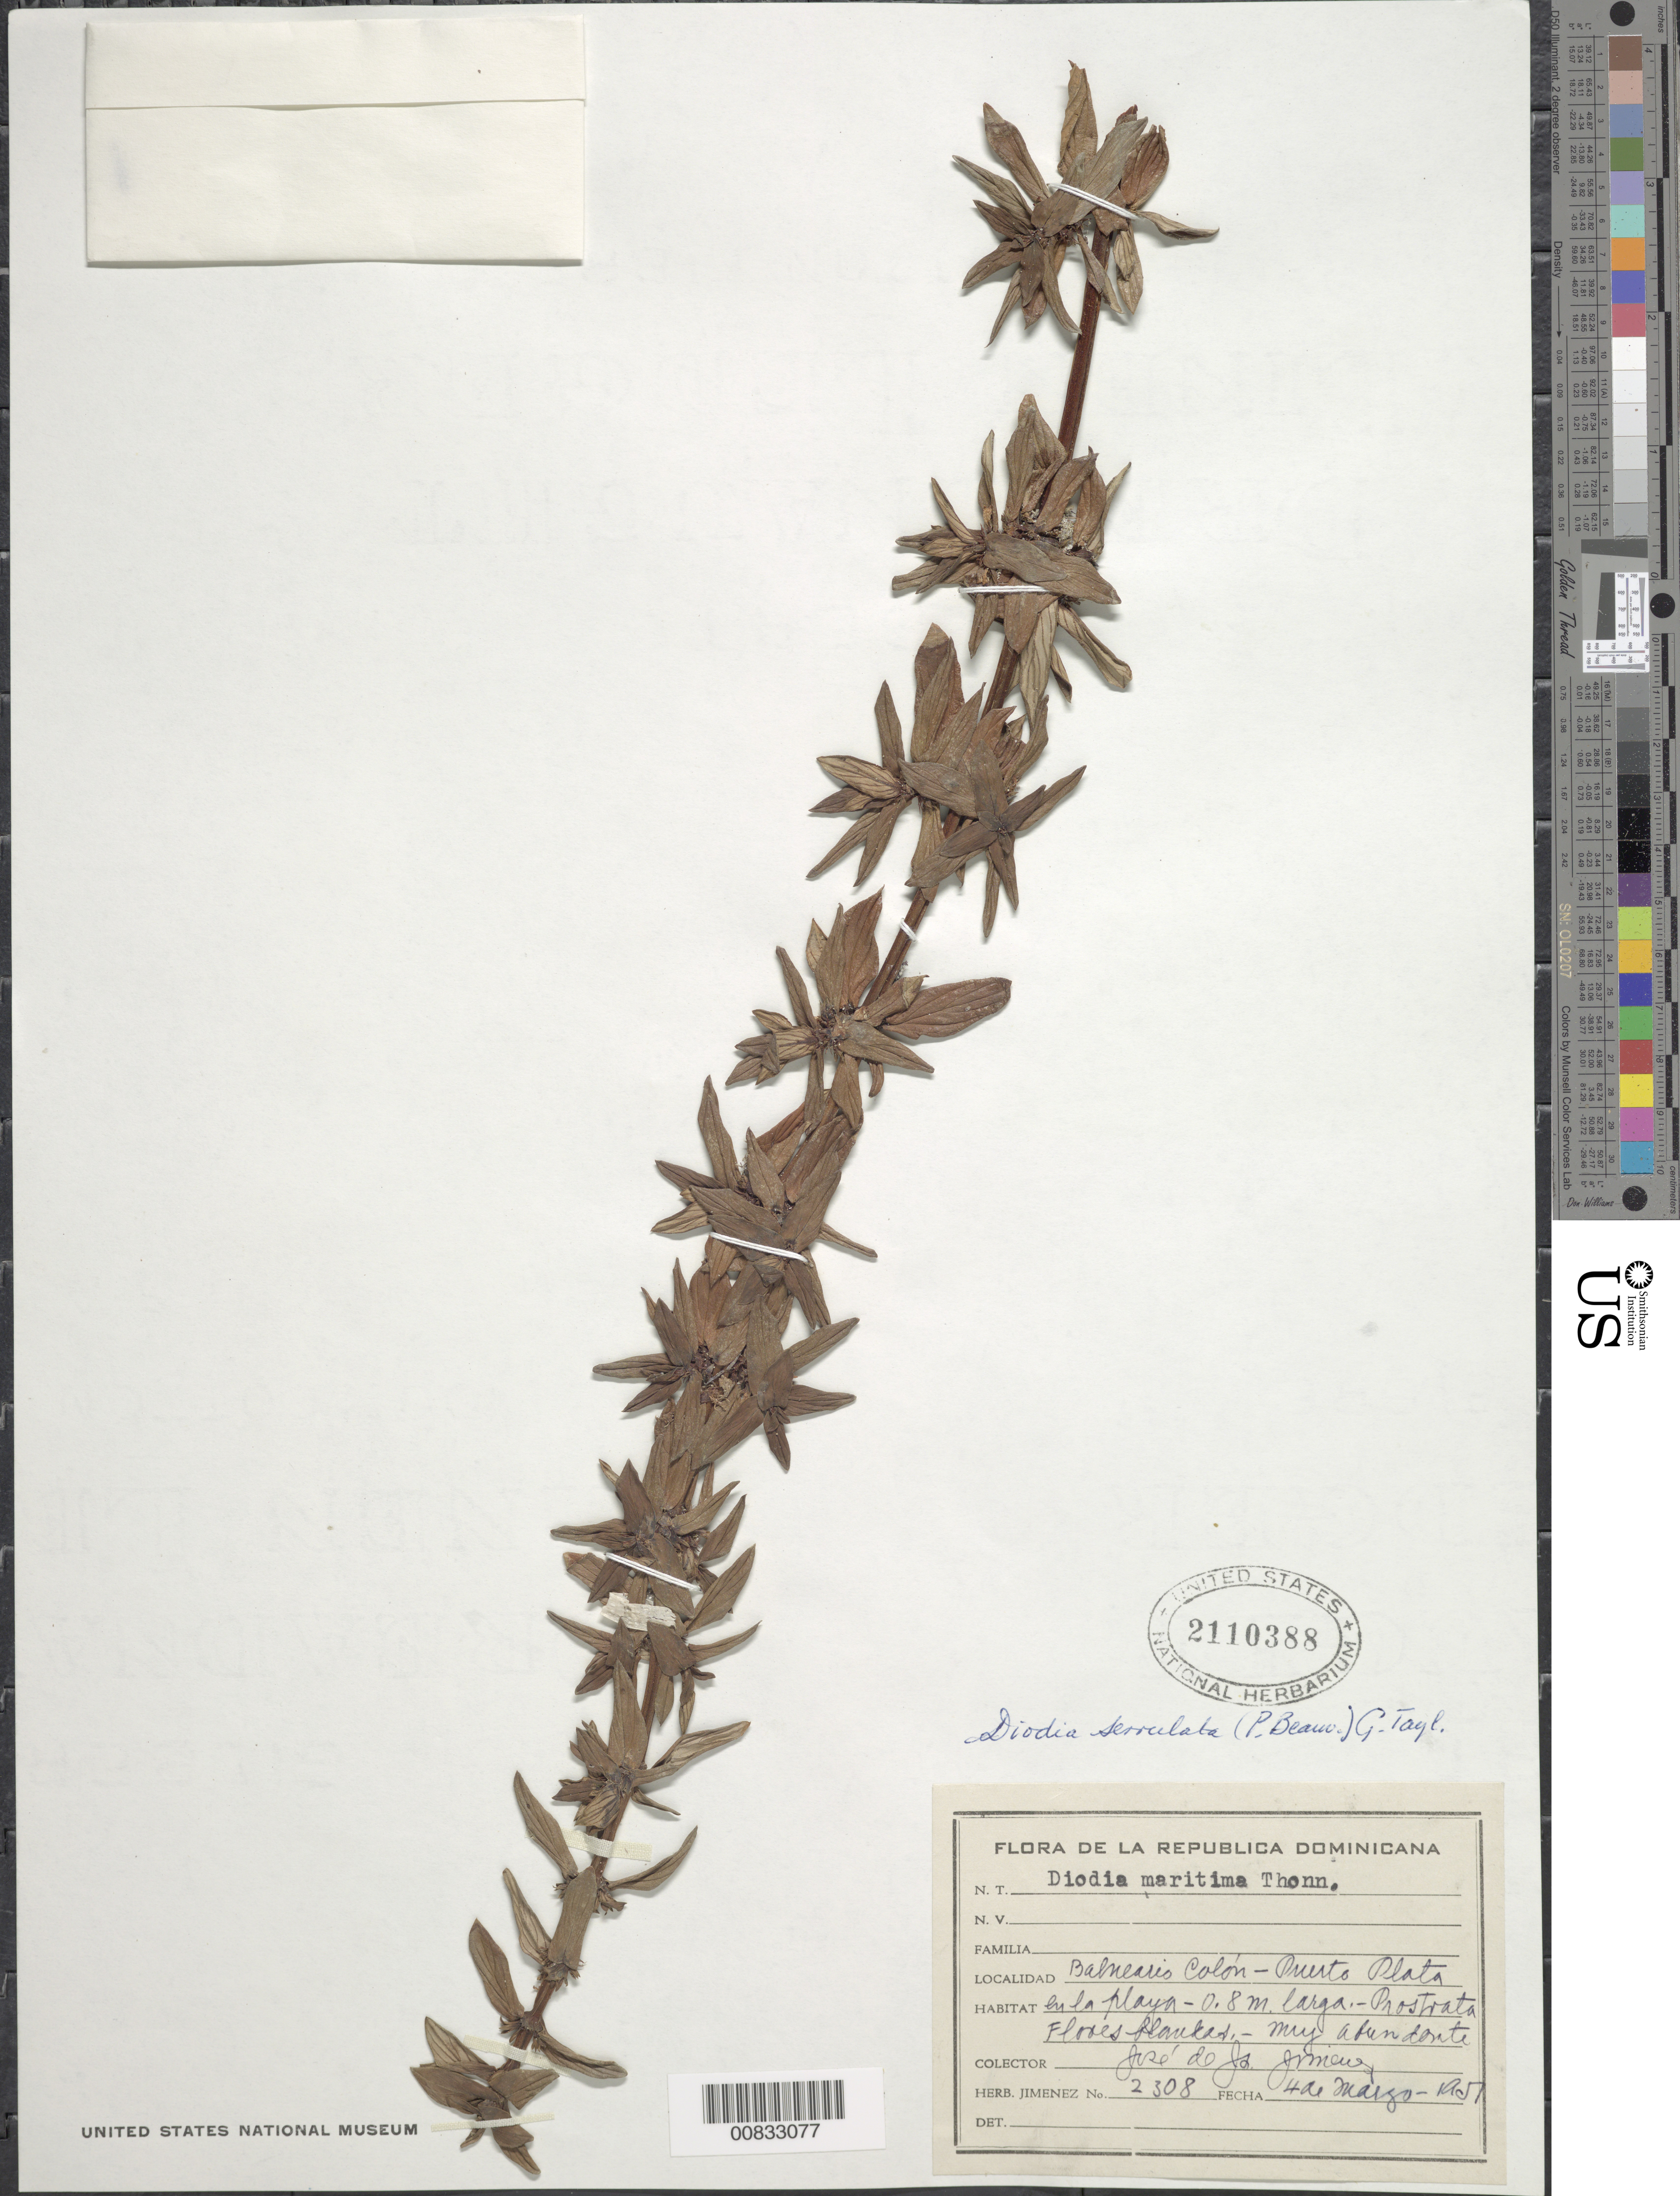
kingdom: Plantae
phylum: Tracheophyta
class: Magnoliopsida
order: Gentianales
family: Rubiaceae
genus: Diodia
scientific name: Diodia serrulata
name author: (P. Beauv.) G. Taylor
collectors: J. J. Jiménez Almonte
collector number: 2308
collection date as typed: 04 Mar 1951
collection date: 1951-03-04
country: Dominican Republic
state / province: Puerto Plata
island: Hispaniola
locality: Balnearis Colón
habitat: En la playa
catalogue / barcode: US 2110388